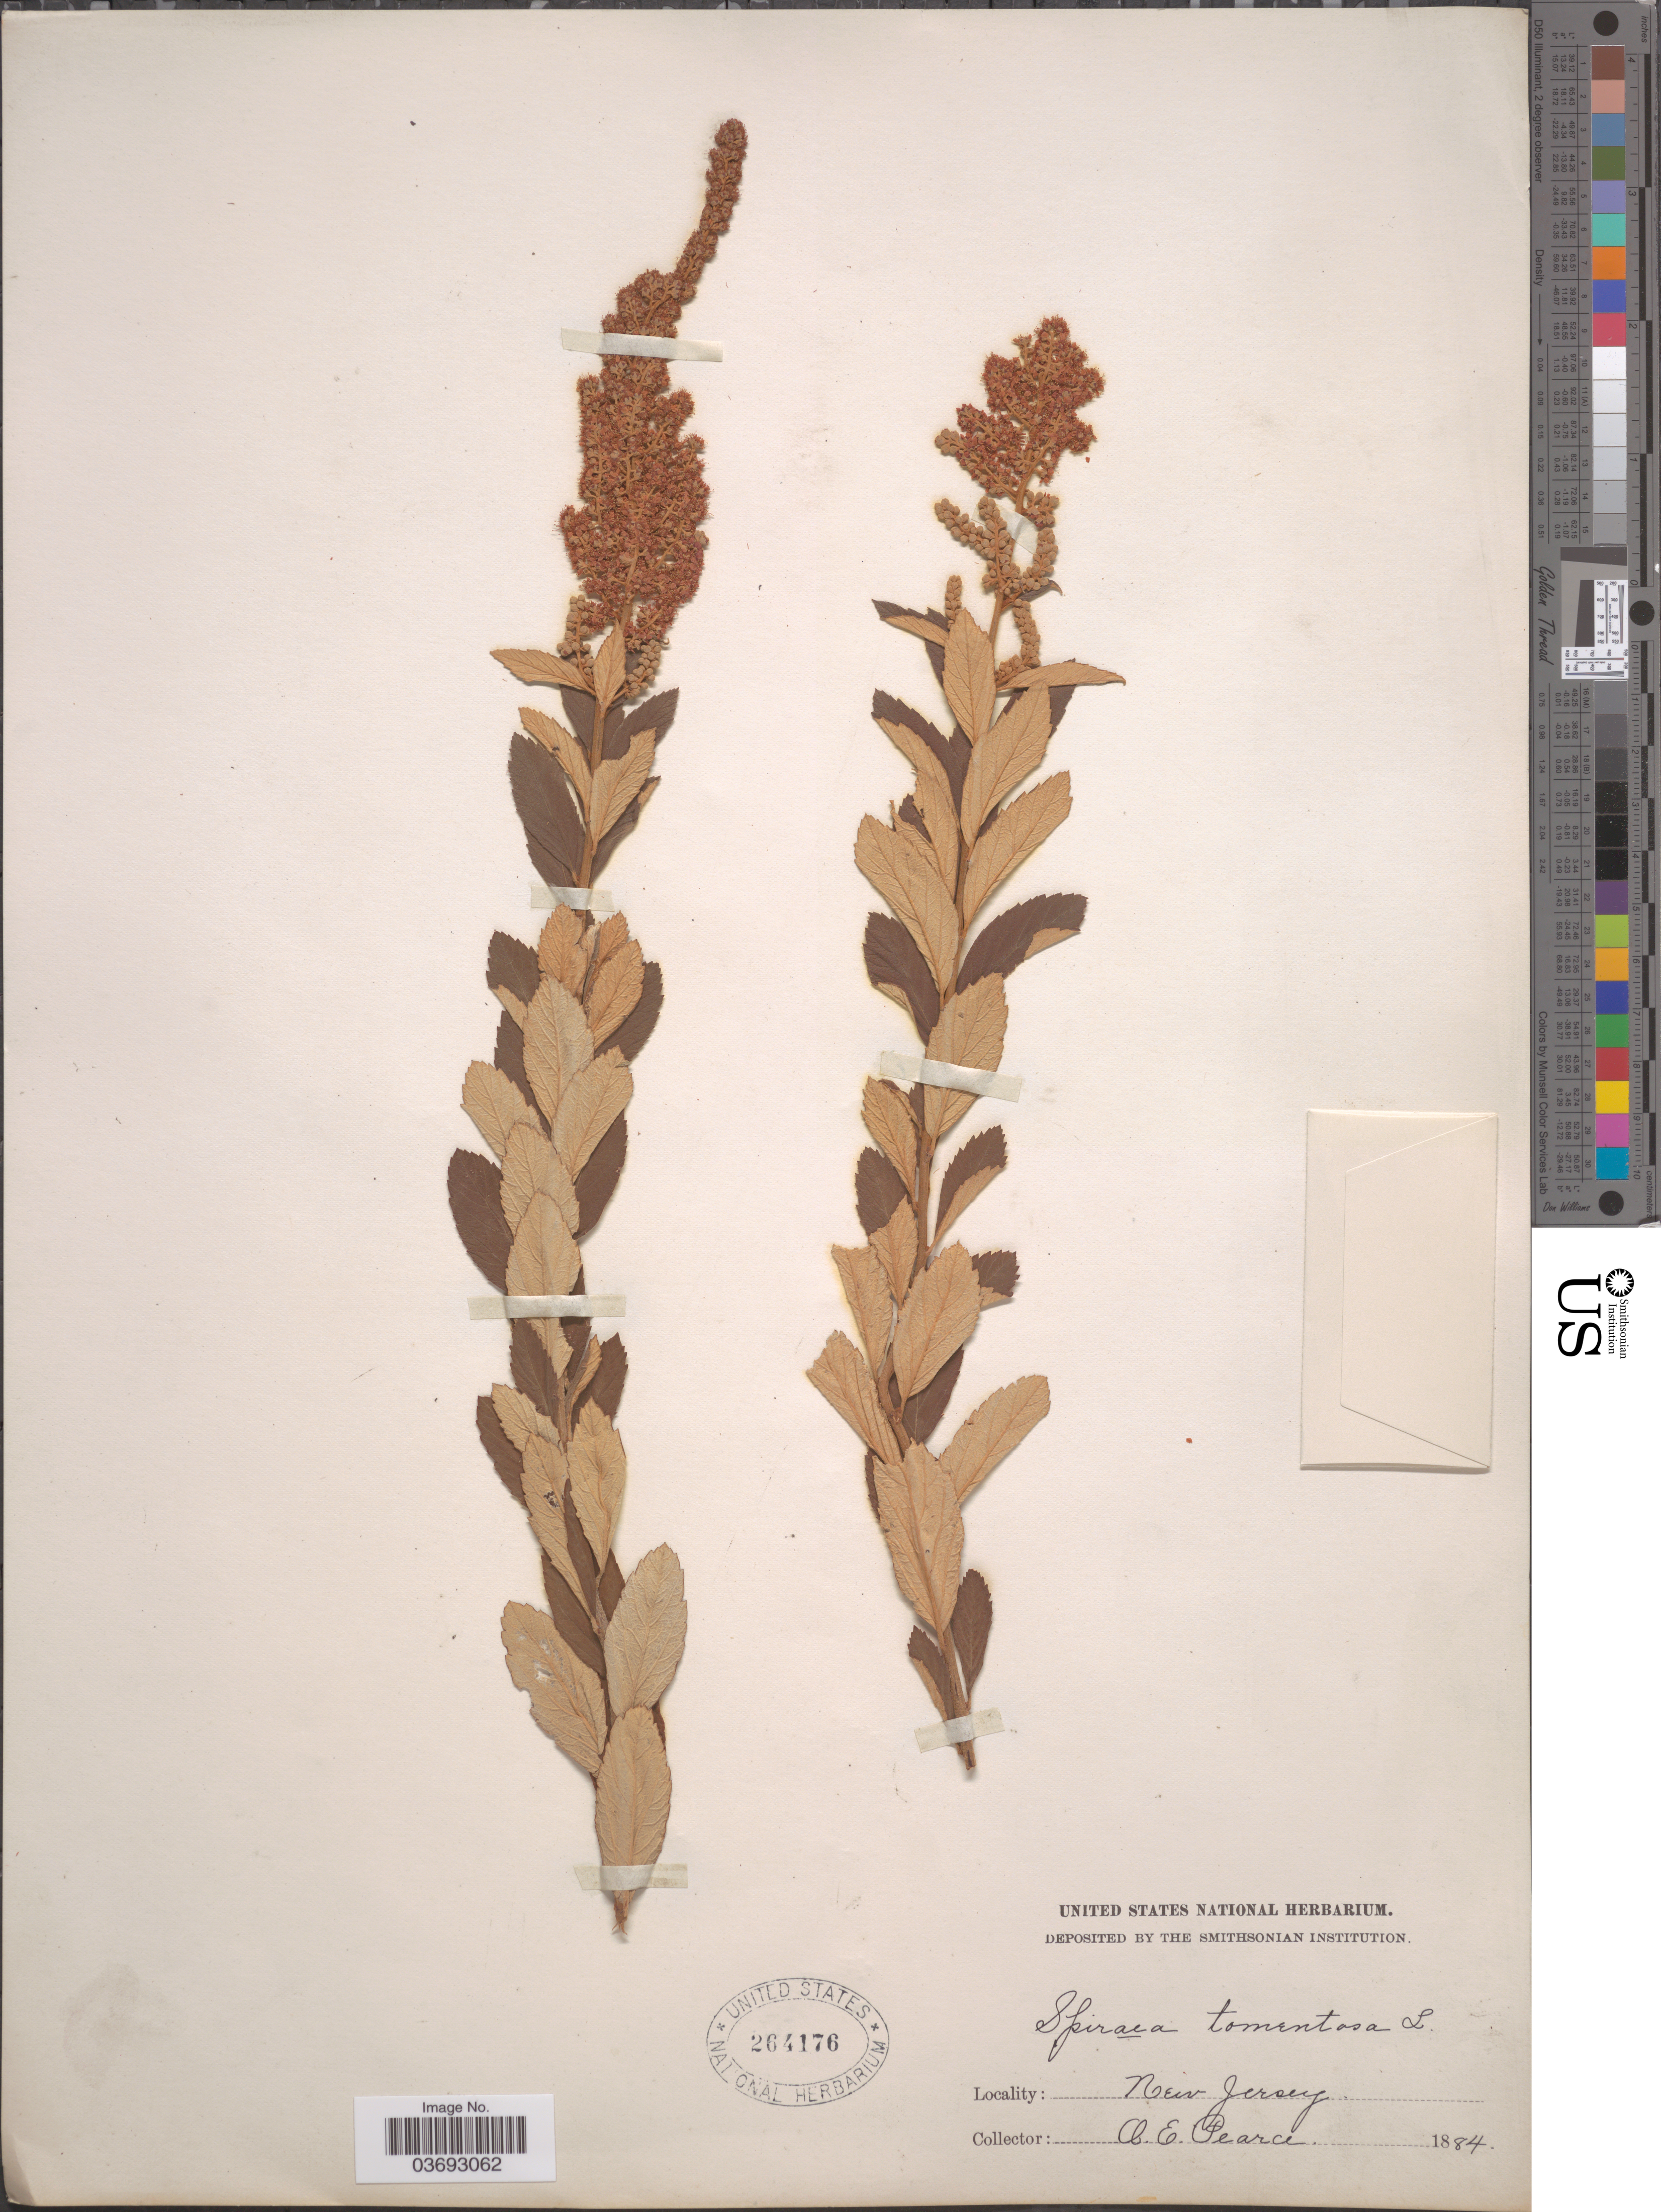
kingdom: Plantae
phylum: Tracheophyta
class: Magnoliopsida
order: Rosales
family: Rosaceae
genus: Spiraea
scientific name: Spiraea tomentosa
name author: L.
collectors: C. Pearce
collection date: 1884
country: United States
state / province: New Jersey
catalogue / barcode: US 264176